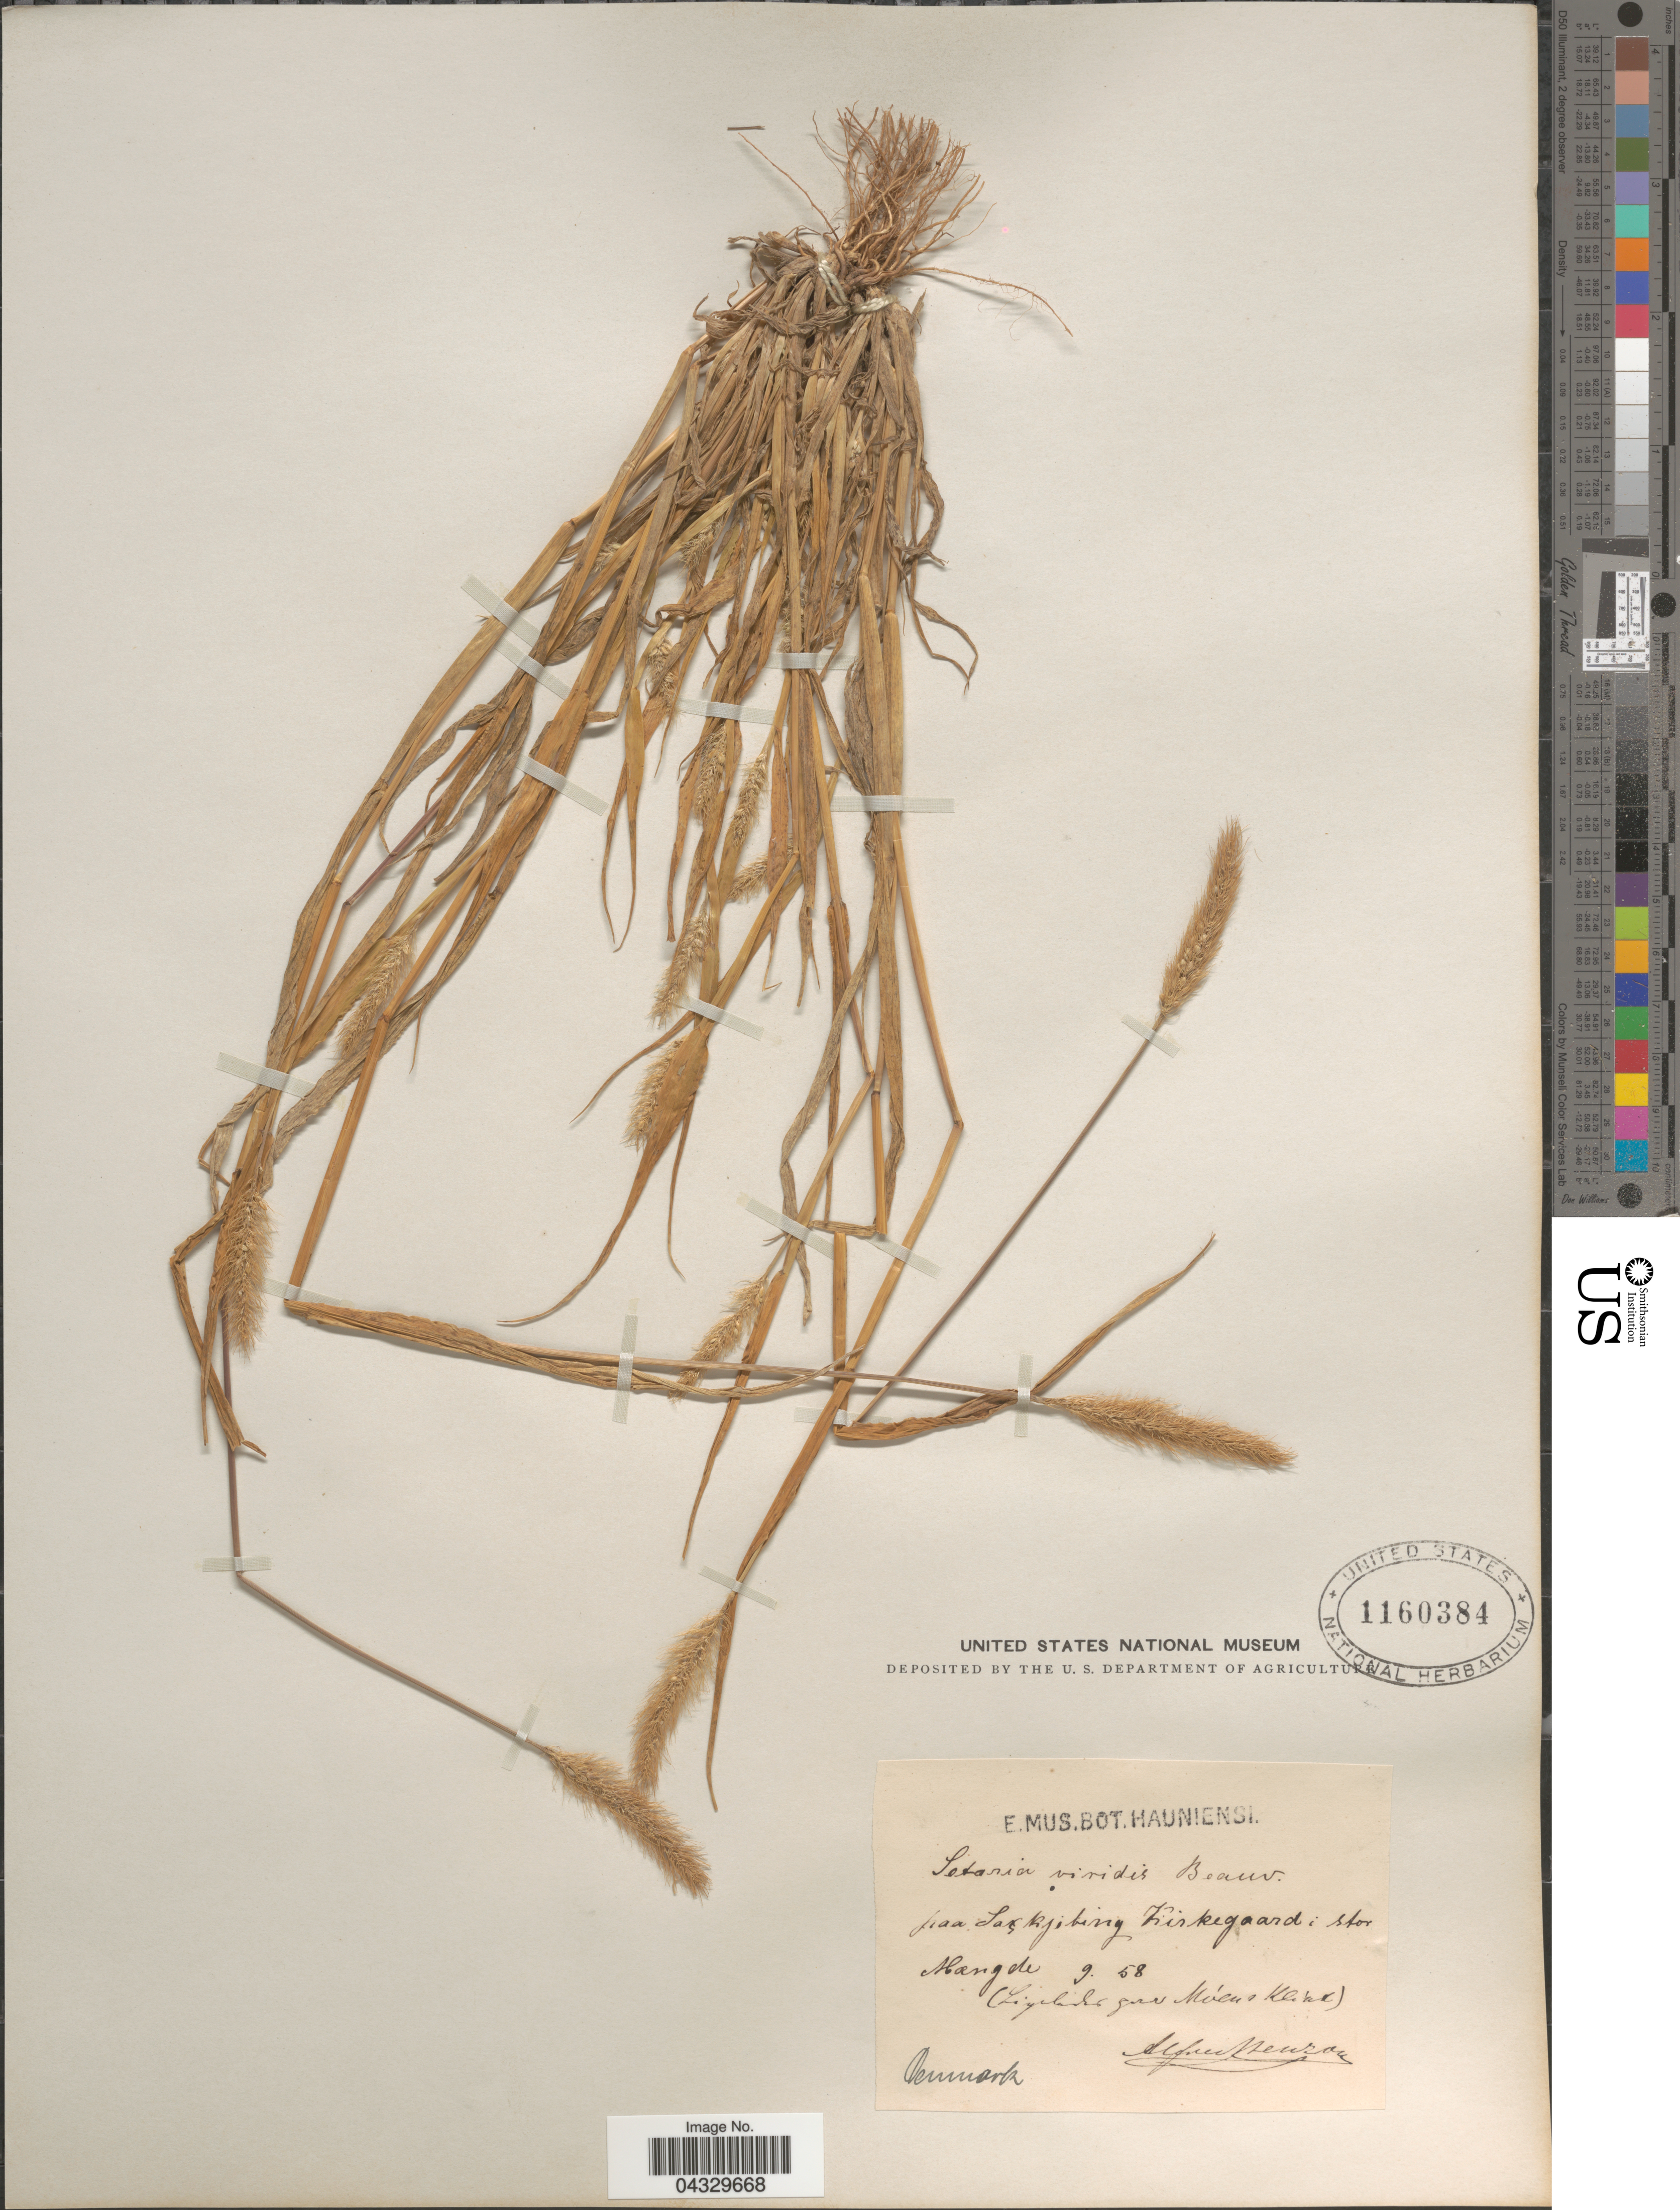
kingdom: Plantae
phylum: Tracheophyta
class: Liliopsida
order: Poales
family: Poaceae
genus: Setaria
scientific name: Setaria viridis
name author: (L.) P. Beauv.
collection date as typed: Transcribed d/m/y: /9/58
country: Denmark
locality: [illegible text] Kirkegaard i stor Hængde.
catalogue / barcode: US 1160384